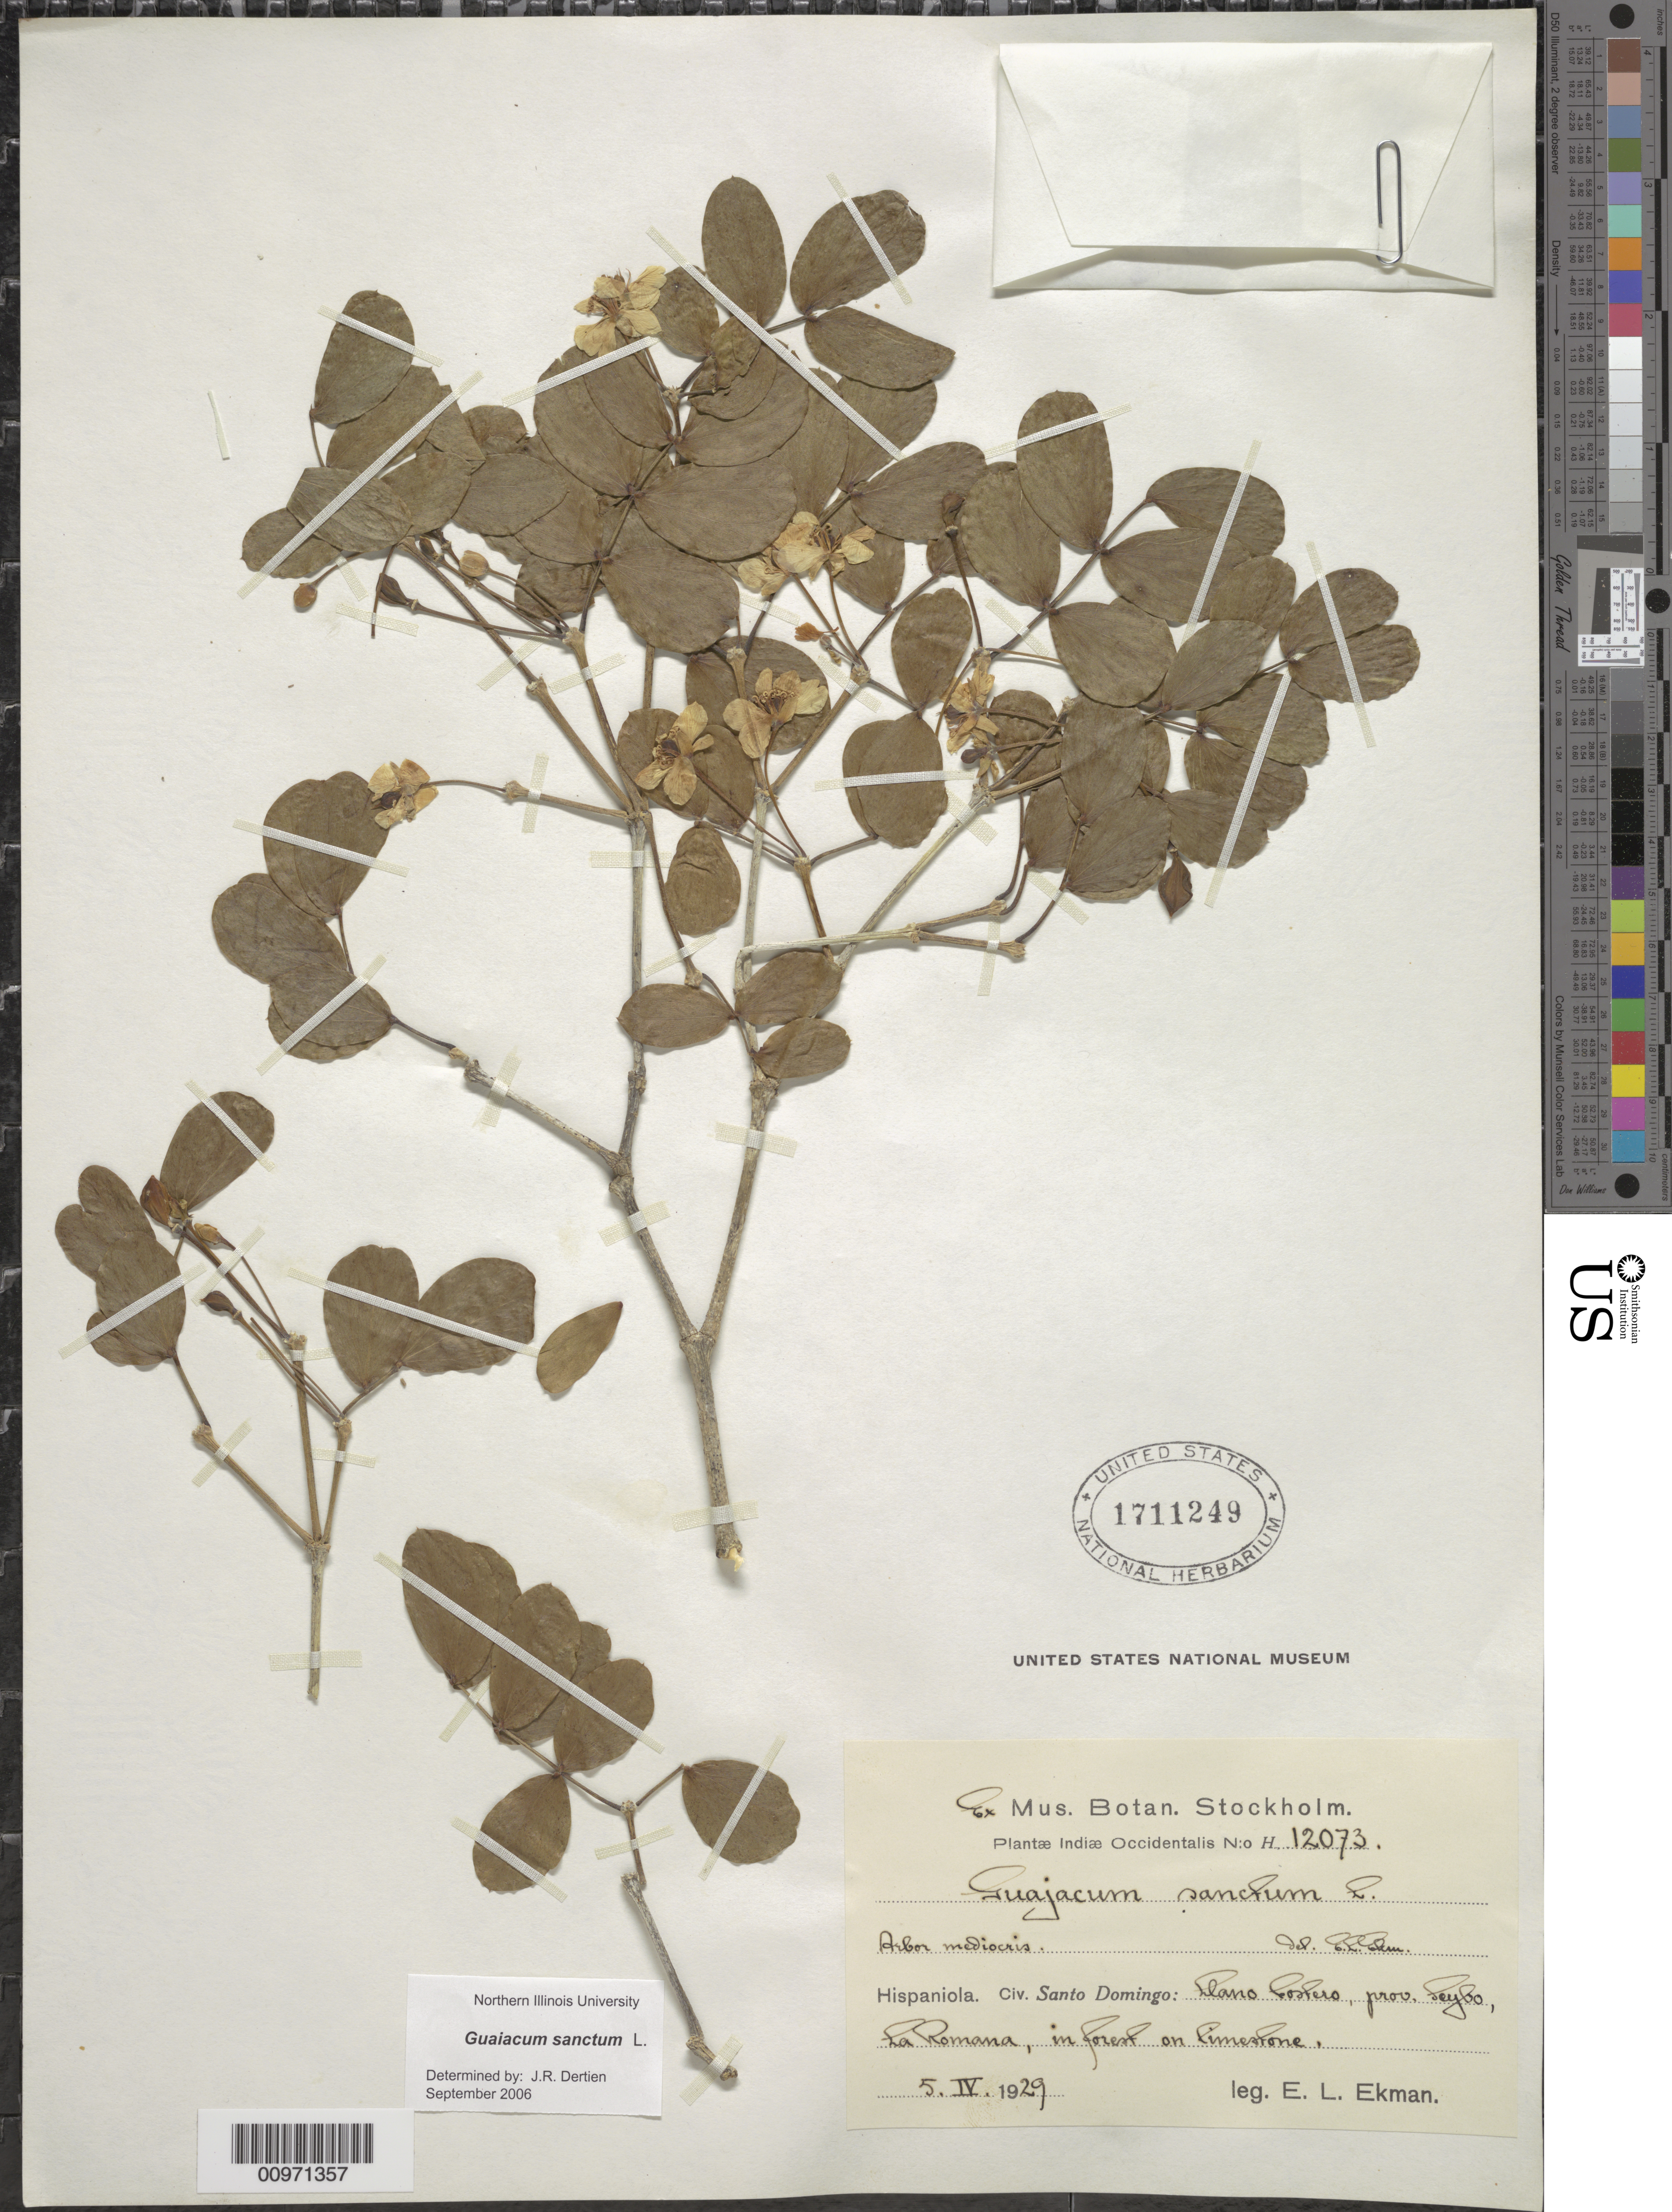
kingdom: Plantae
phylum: Tracheophyta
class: Magnoliopsida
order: Zygophyllales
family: Zygophyllaceae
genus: Guaiacum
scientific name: Guaiacum sanctum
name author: L.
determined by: Dertien, J. R.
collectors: E. L. Ekman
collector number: H 12073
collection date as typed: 05 Apr 1929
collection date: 1929-04-05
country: Dominican Republic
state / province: El Seibo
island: Hispaniola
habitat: In forest on limestone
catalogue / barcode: US 1711249